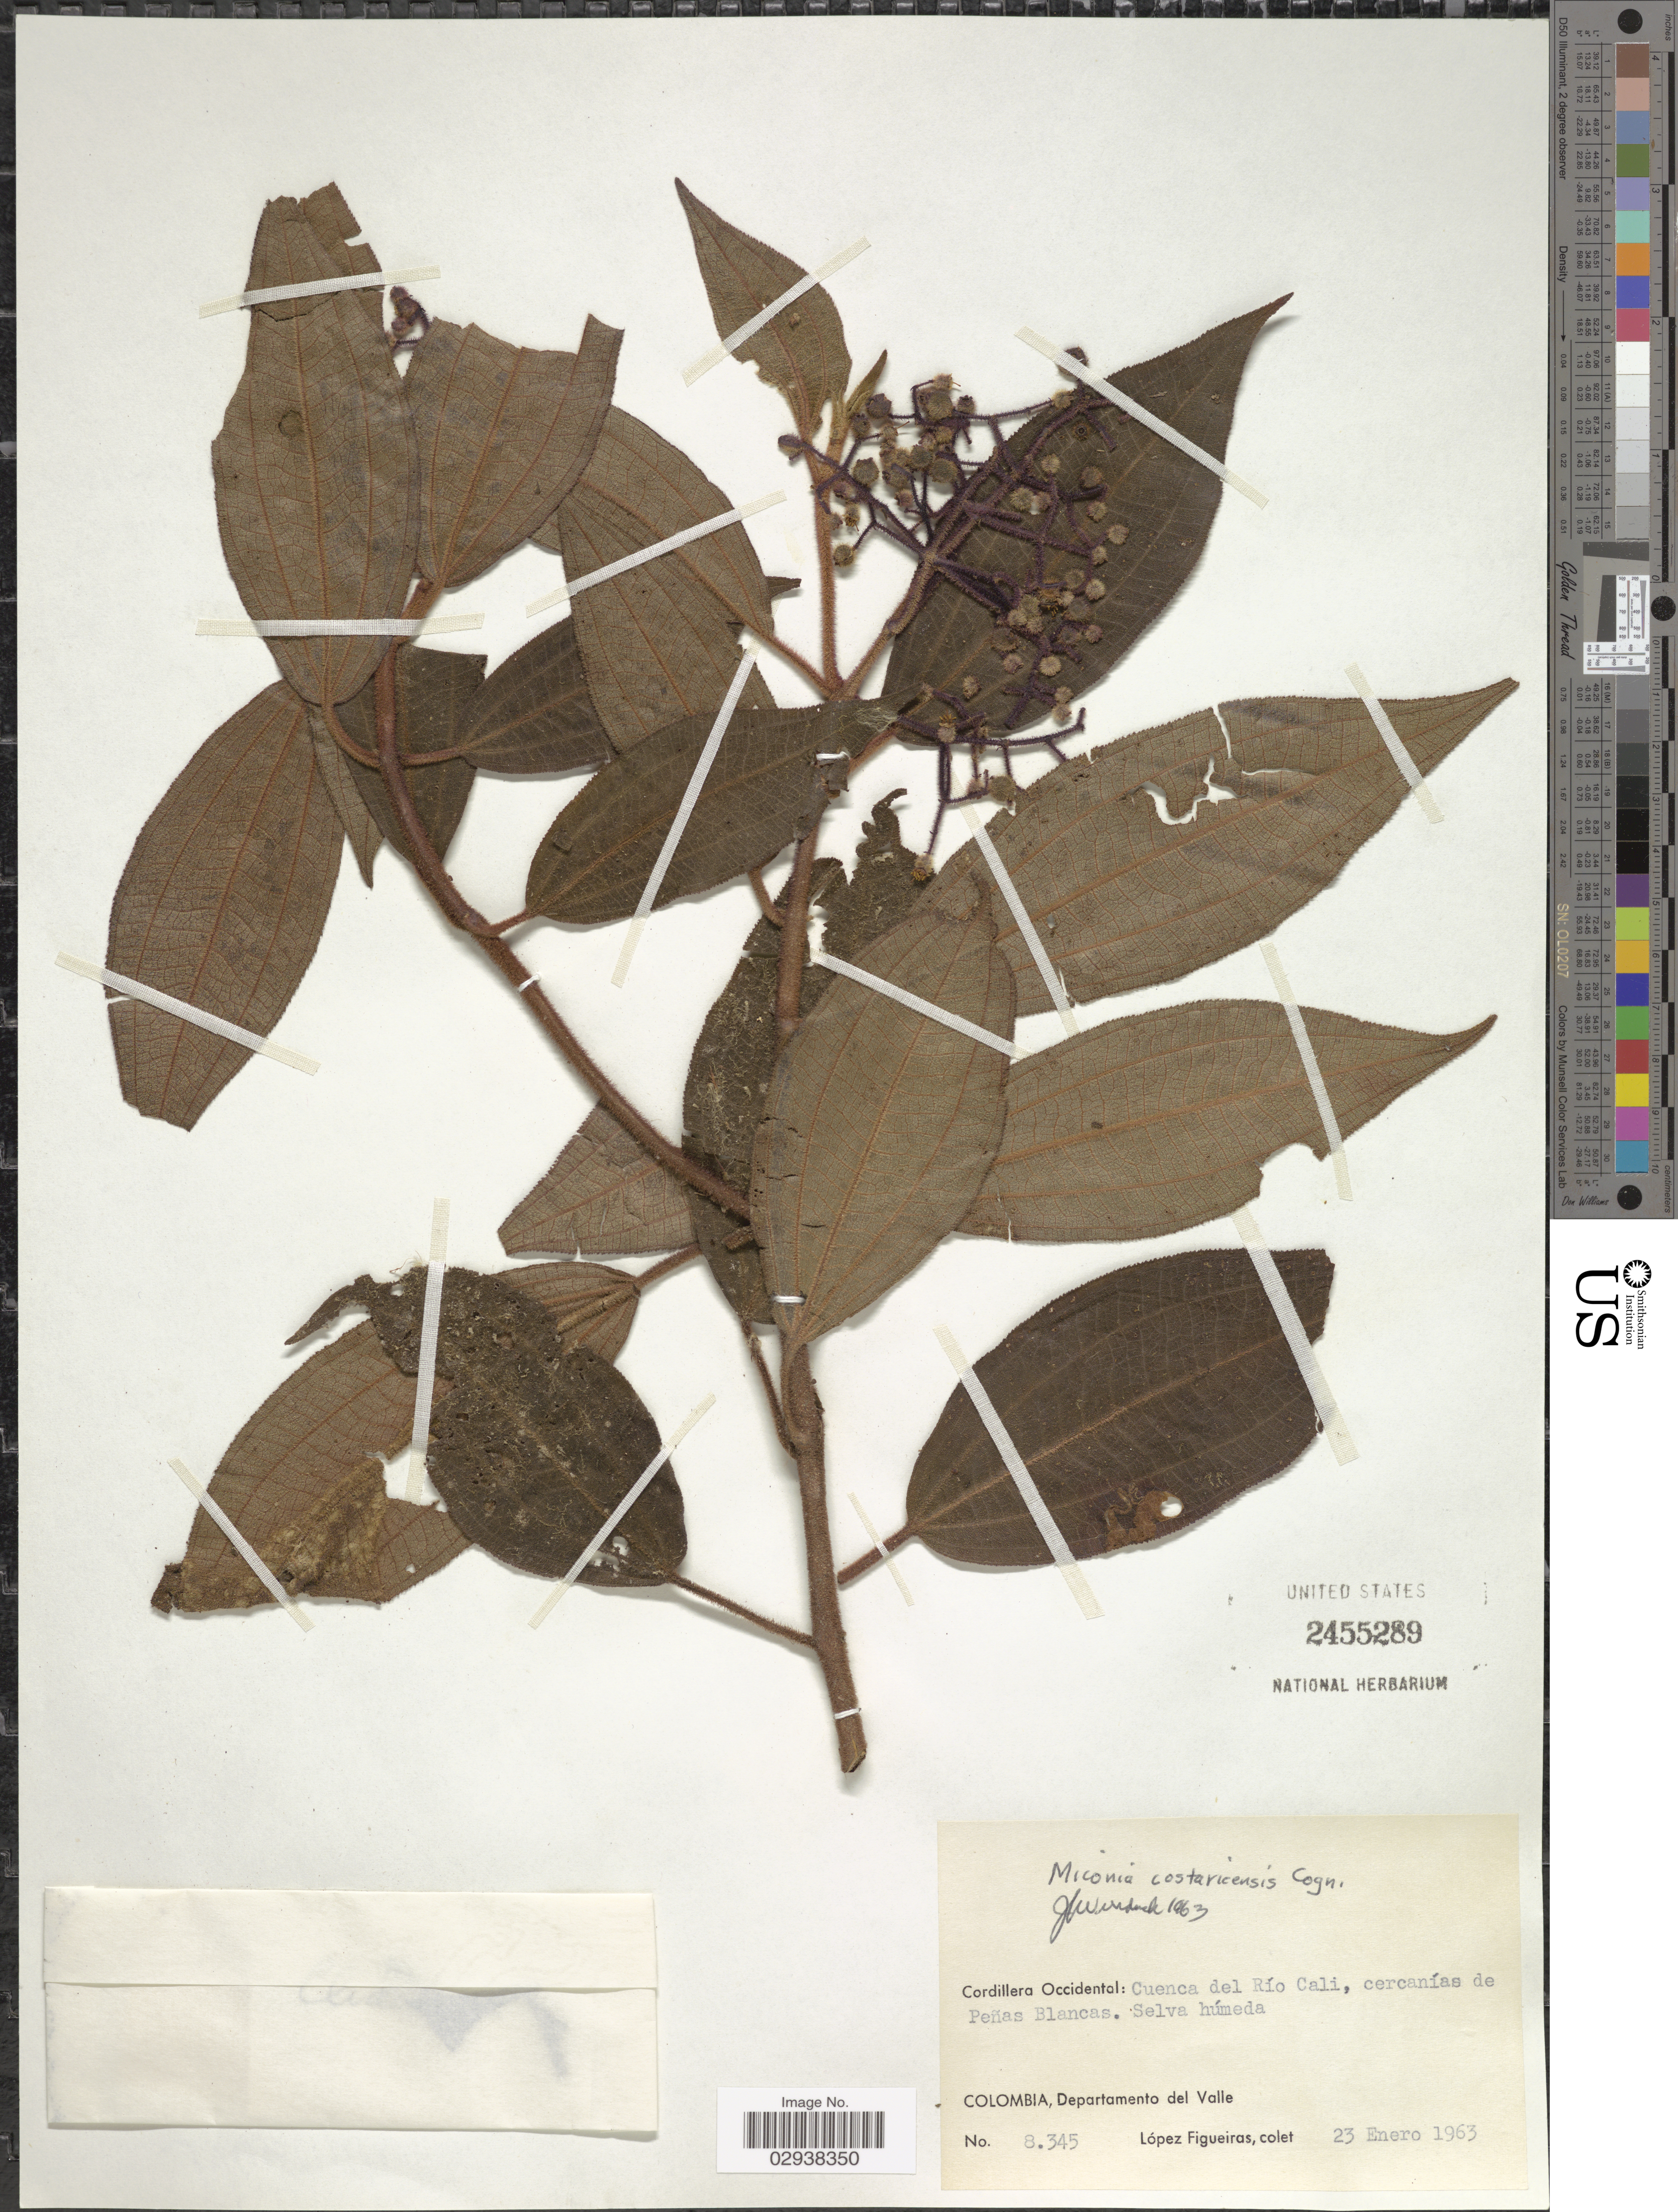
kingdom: Plantae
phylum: Tracheophyta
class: Magnoliopsida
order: Myrtales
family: Melastomataceae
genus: Miconia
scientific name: Miconia costaricensis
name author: Cogn.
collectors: M. López Figueiras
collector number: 8345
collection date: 1963-01-23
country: Colombia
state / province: Valle del Cauca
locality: Cordillera Occidental: Cuenca del Río Cali, cercanías de Peñas Blancas.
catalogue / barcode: US 2455289